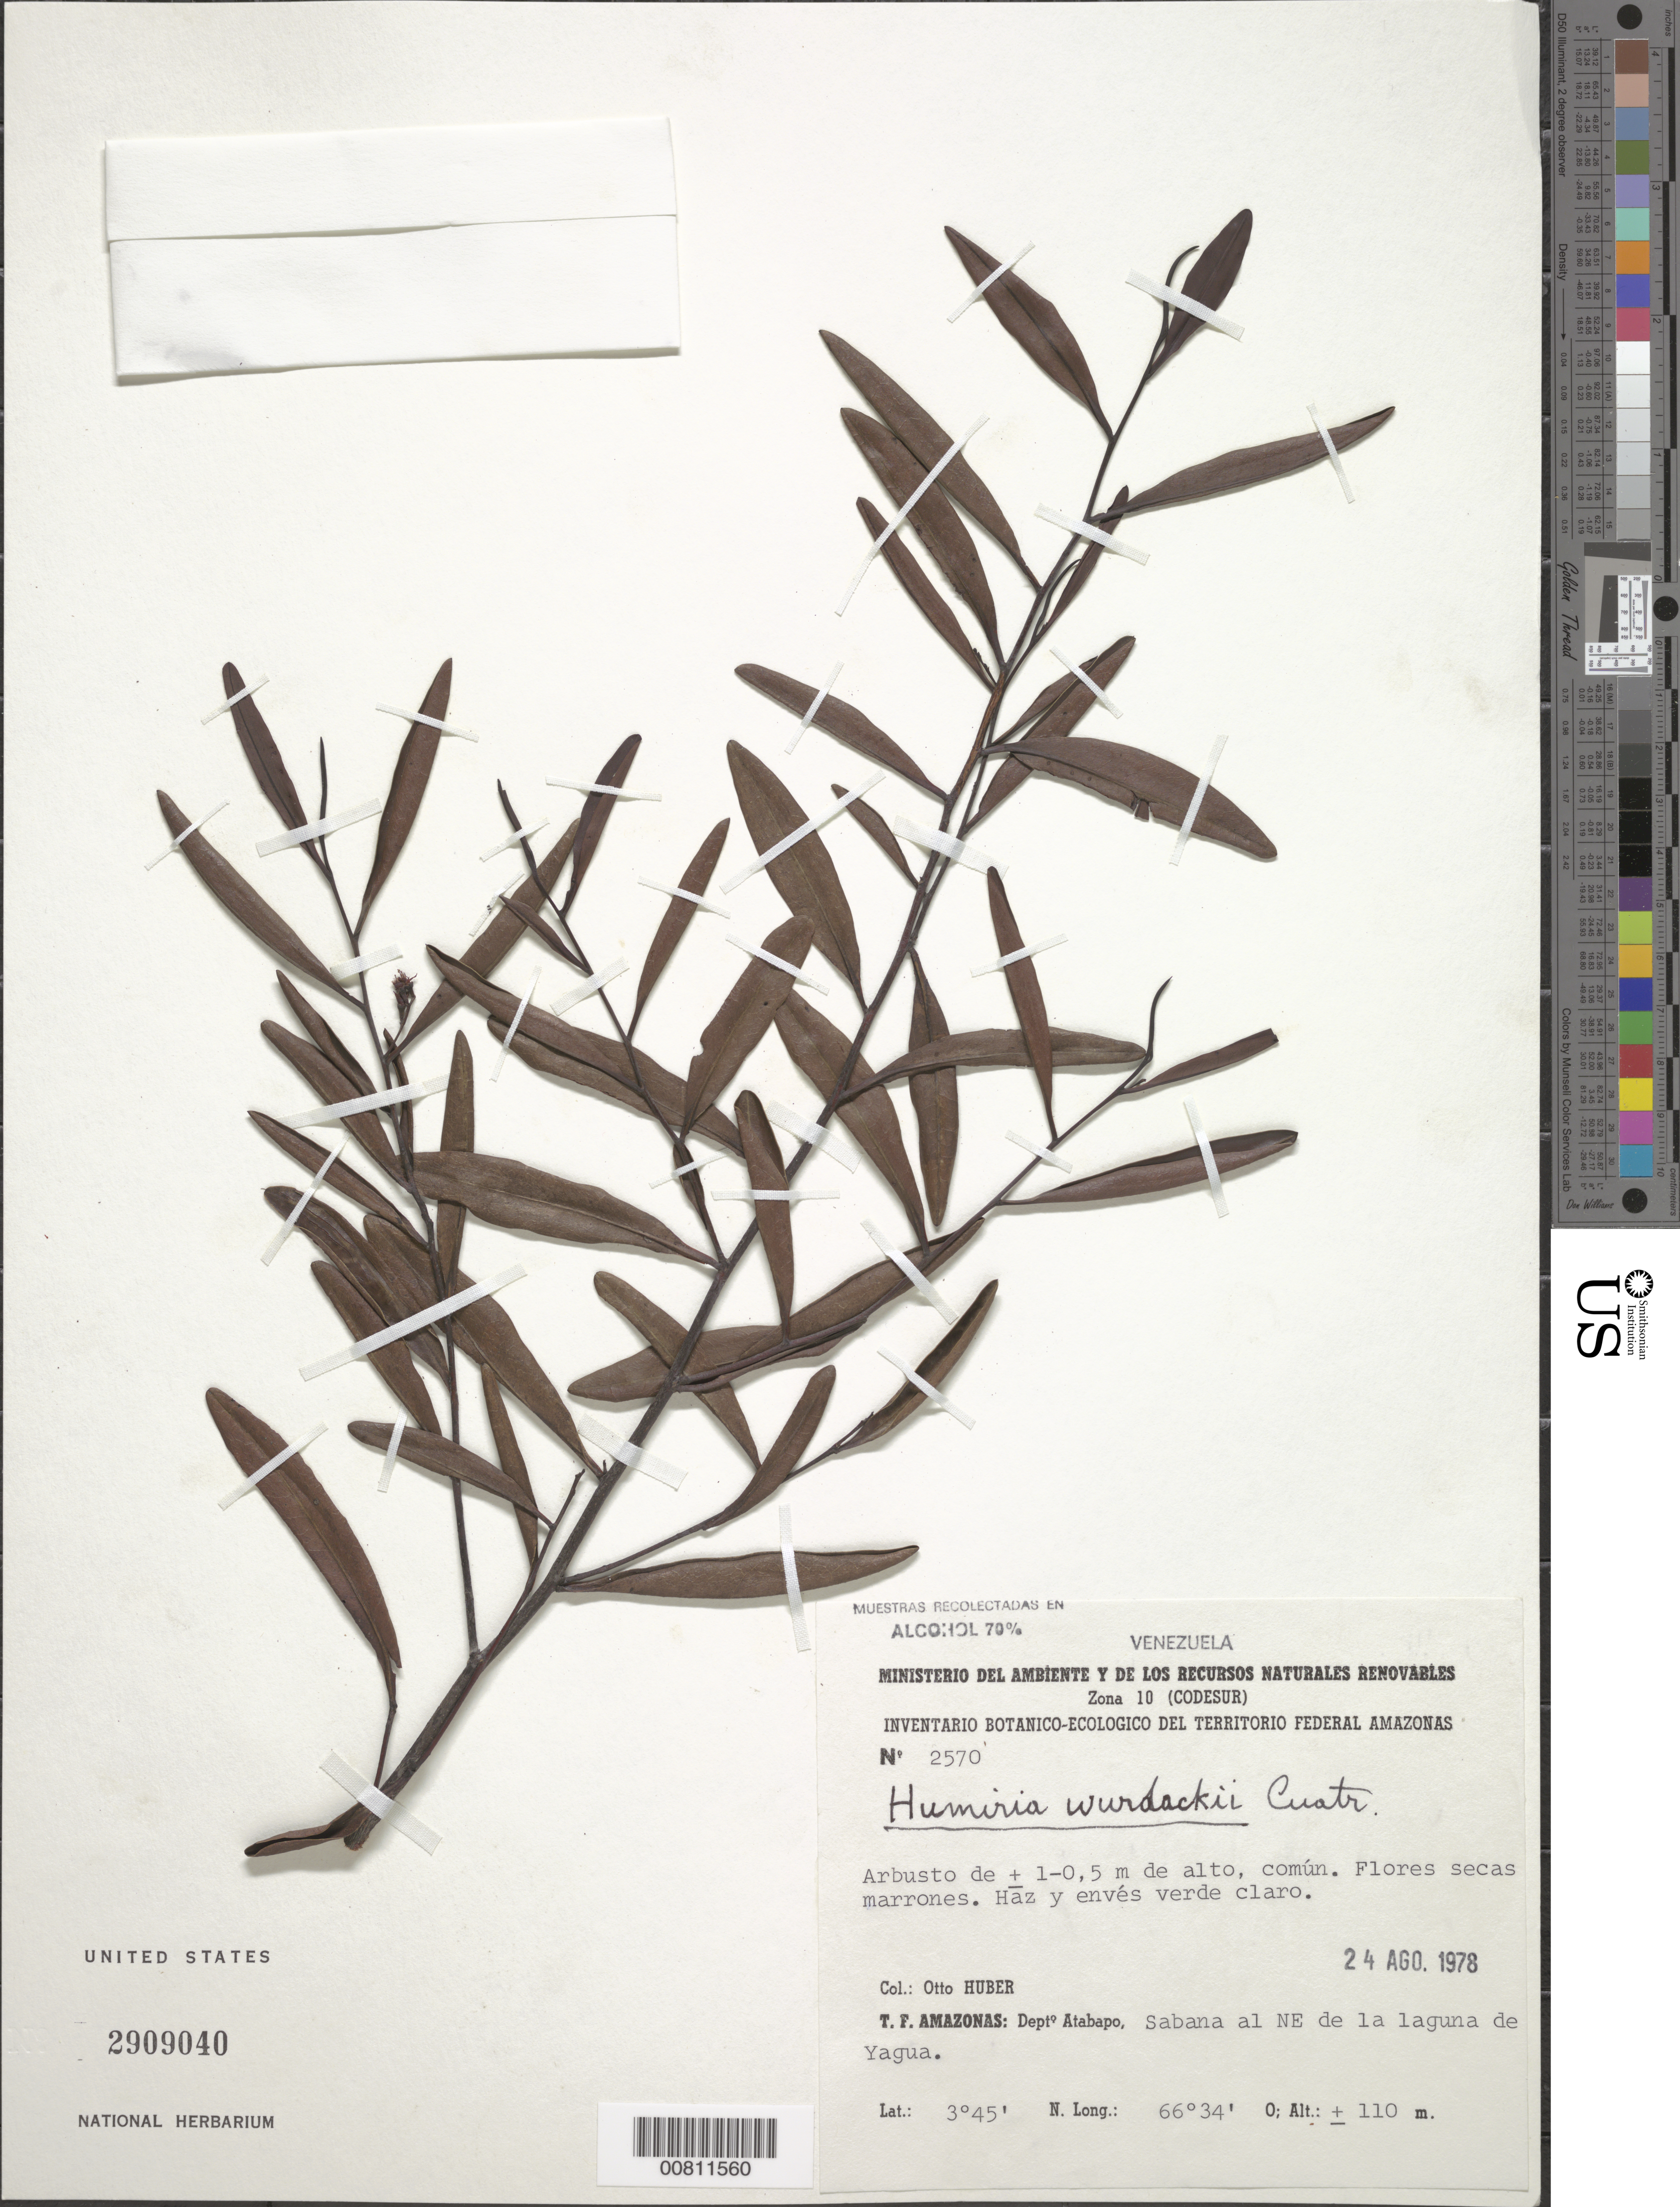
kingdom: Plantae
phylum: Tracheophyta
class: Magnoliopsida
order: Malpighiales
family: Humiriaceae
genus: Humiria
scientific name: Humiria wurdackii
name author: Cuatrec.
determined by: Cuatrecasas, J.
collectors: O. Huber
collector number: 2570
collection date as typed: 24-Aug-78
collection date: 1978-08-24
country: Venezuela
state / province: Amazonas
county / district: Atabapo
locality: Yagua, NE de la laguna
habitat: Sabana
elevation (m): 110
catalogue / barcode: US 2909040